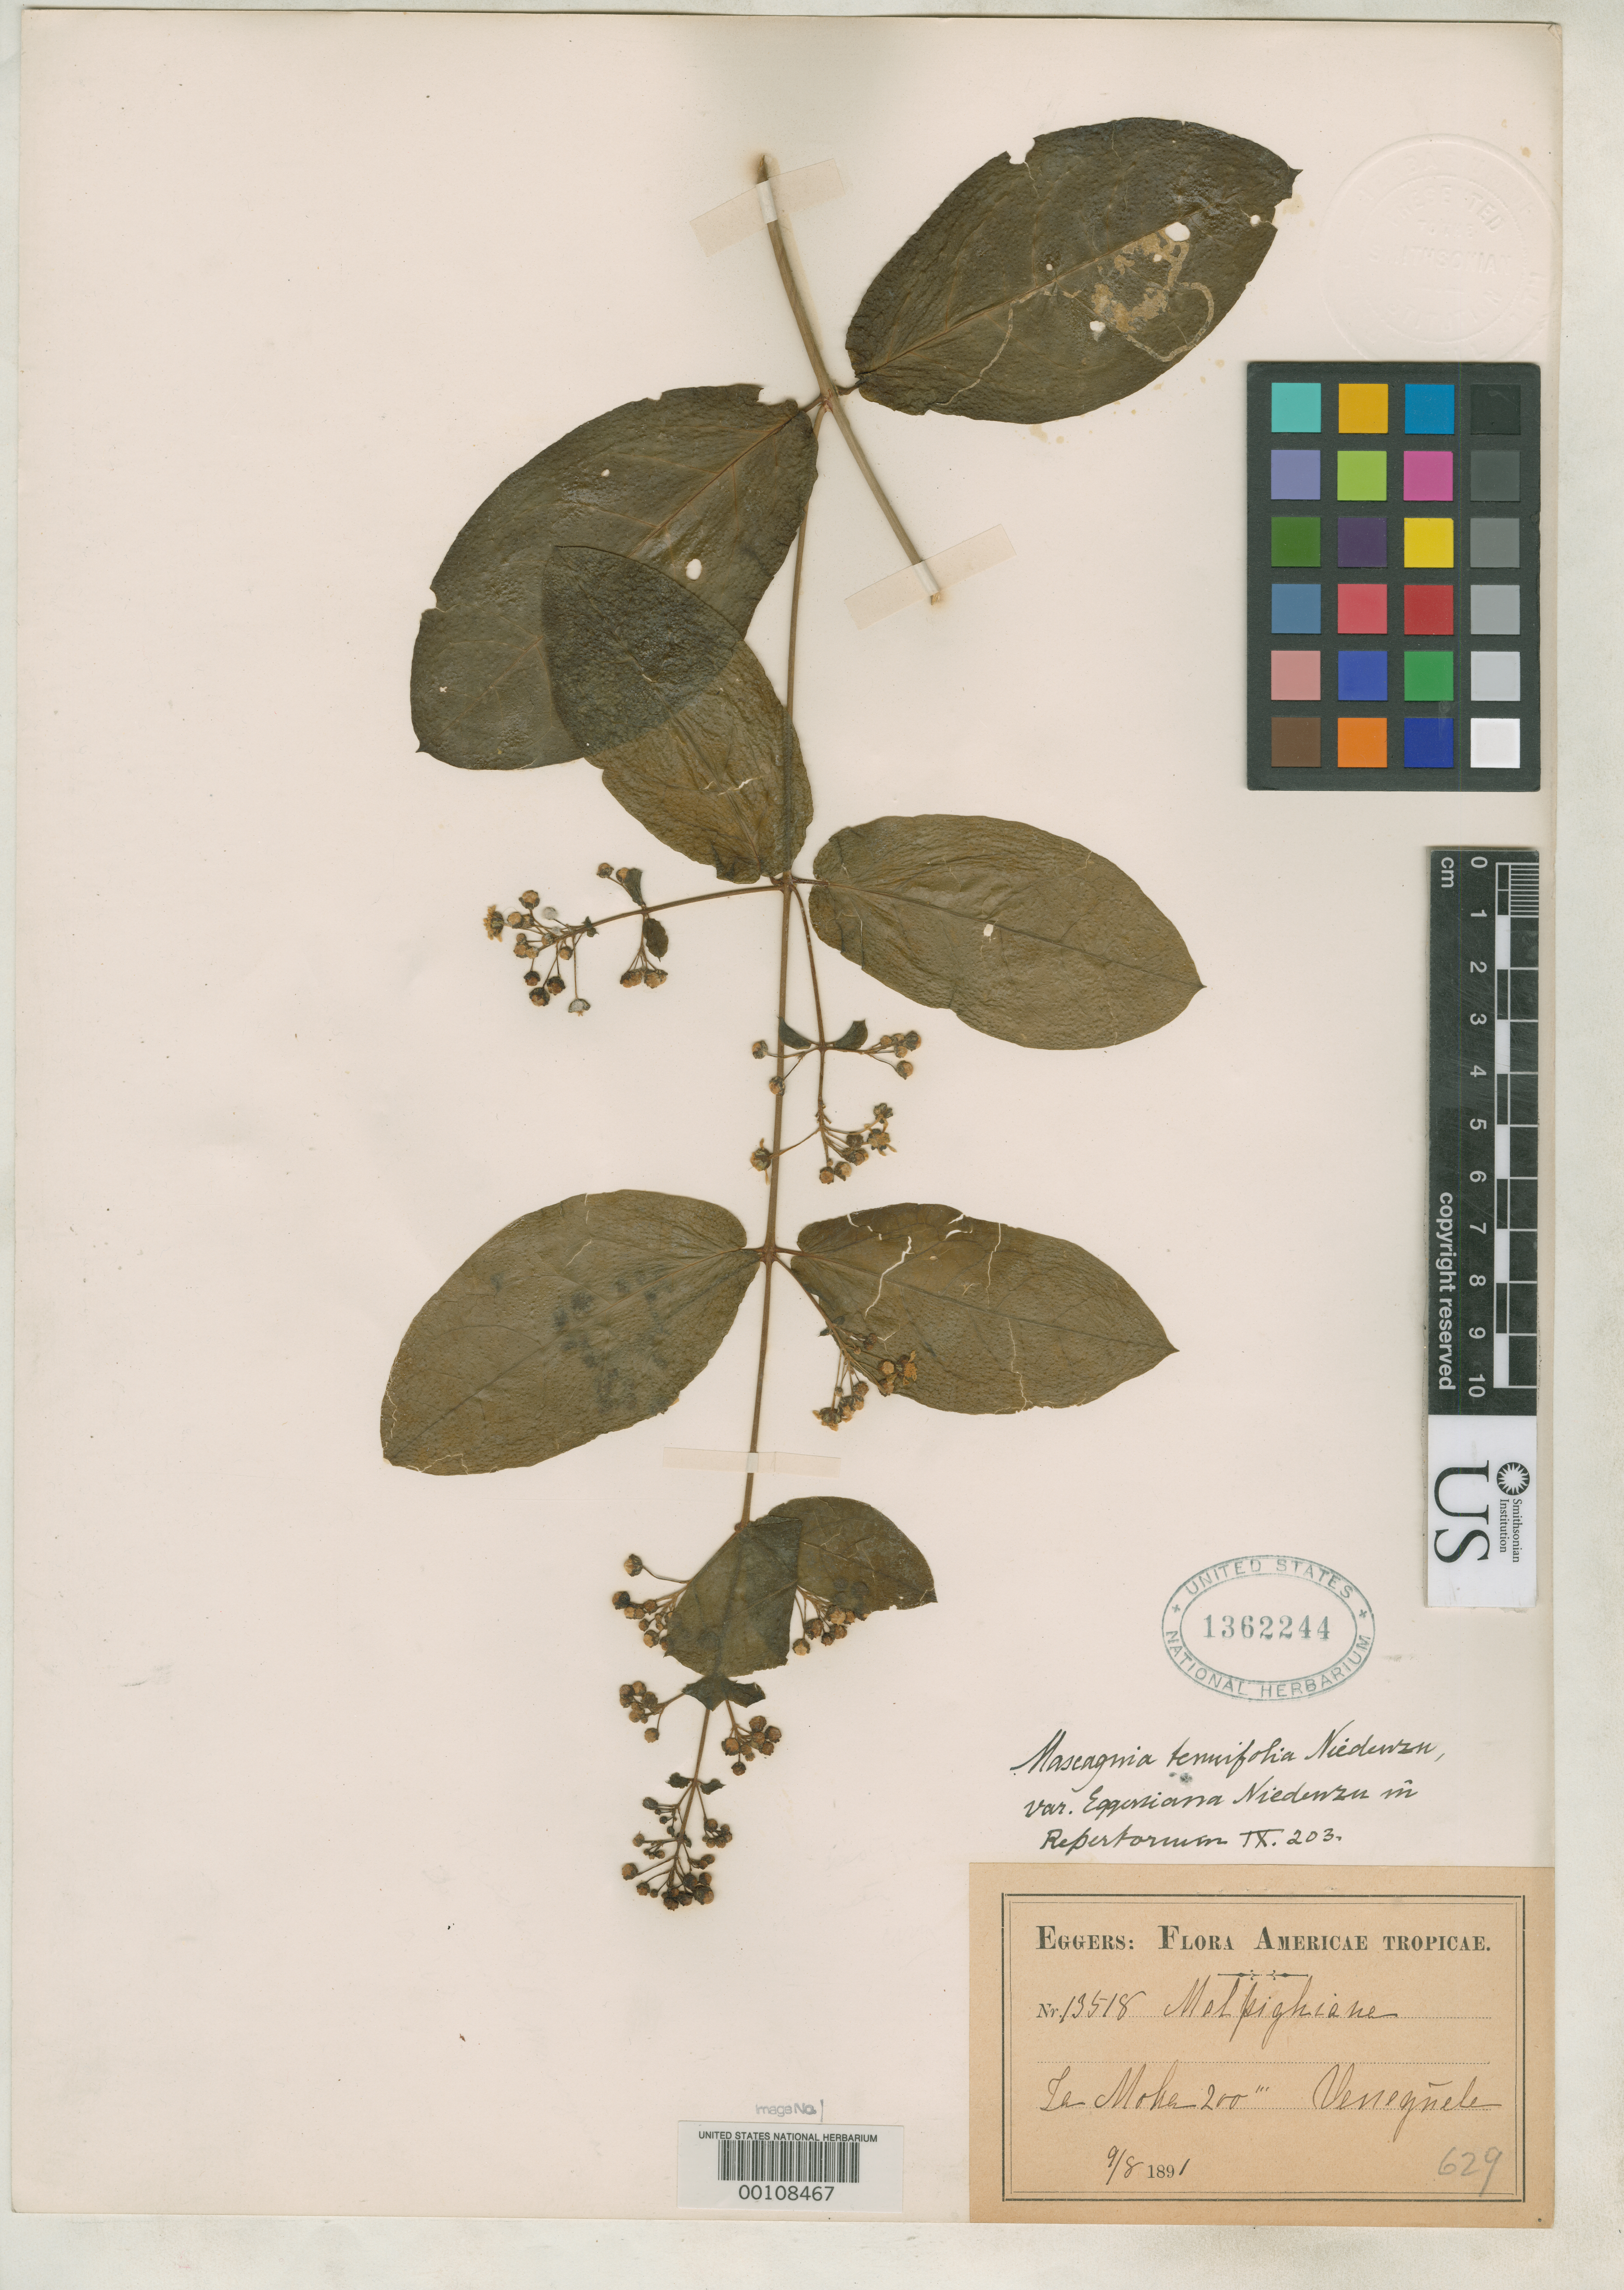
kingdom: Plantae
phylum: Tracheophyta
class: Magnoliopsida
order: Malpighiales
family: Malpighiaceae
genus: Mascagnia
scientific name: Mascagnia tenuifolia var. eggersiana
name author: Nied.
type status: Type Fragment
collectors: H. F. A. von Eggers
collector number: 13518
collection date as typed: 1891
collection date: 1891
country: Venezuela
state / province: Mérida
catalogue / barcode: US 1362244